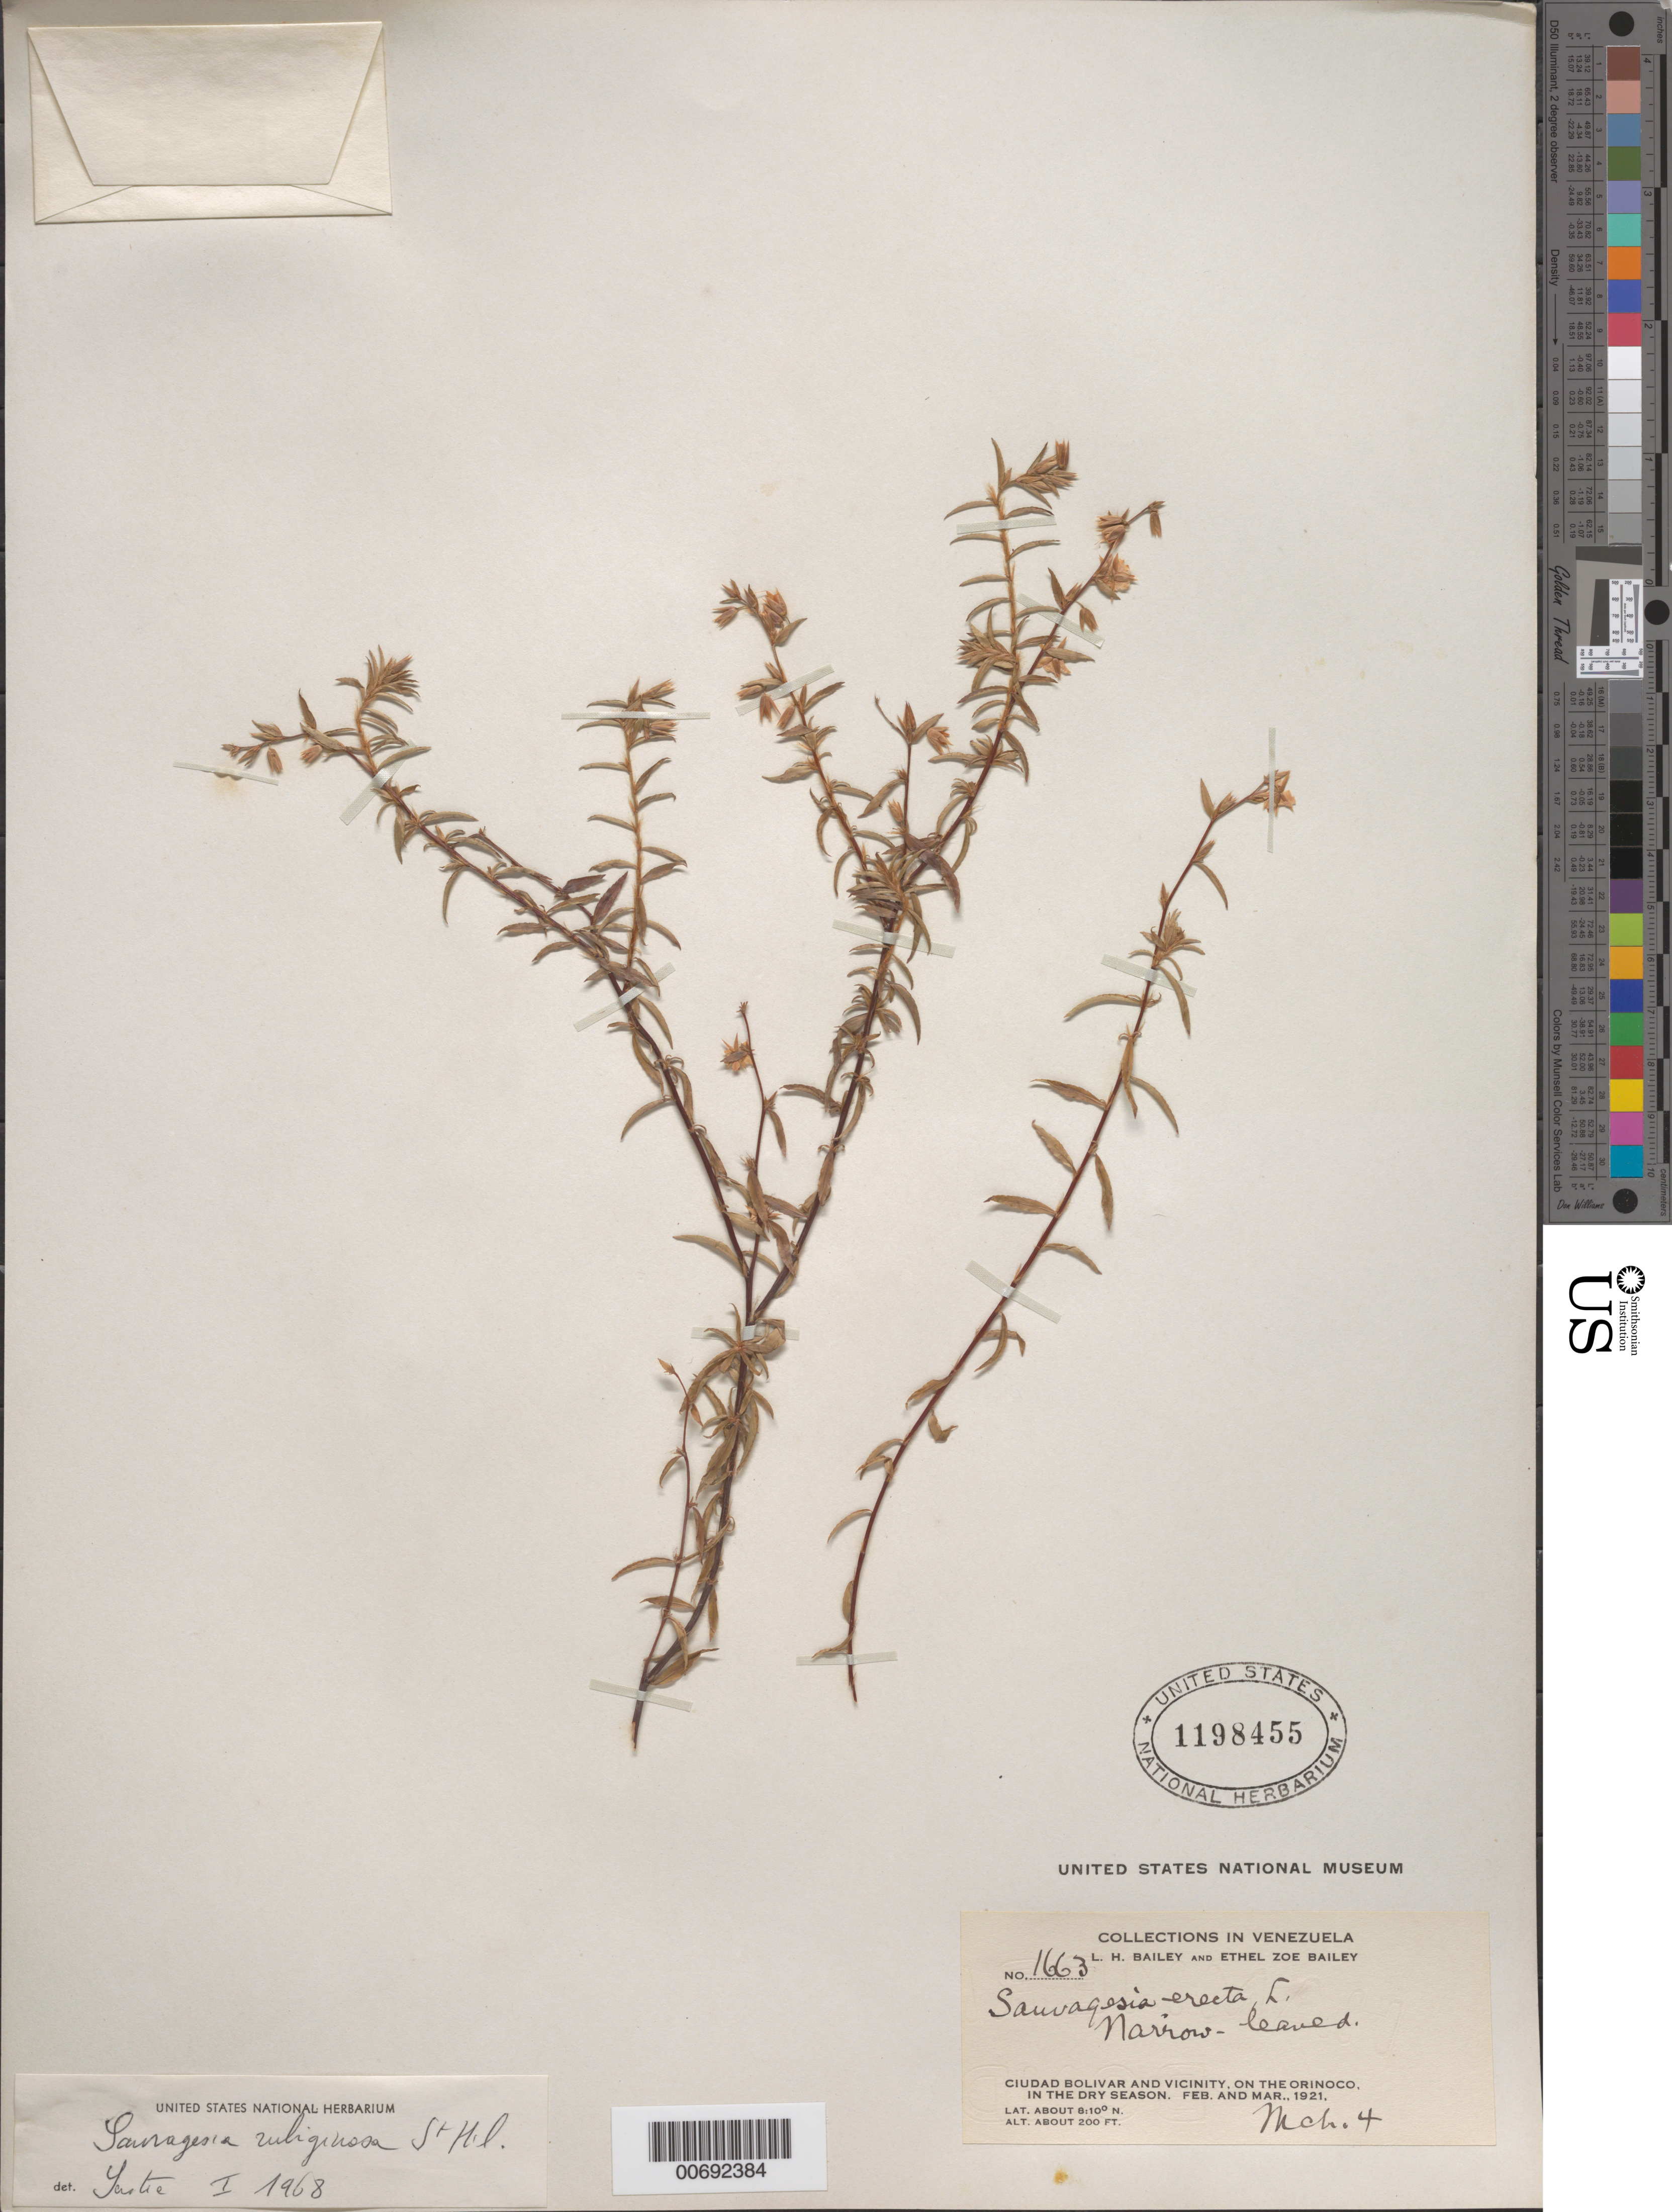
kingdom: Plantae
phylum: Tracheophyta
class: Magnoliopsida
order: Malpighiales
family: Ochnaceae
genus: Sauvagesia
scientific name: Sauvagesia rubiginosa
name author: A. St.-Hil.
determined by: Sastre, C. H. L.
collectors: L. H. Bailey & E. Z. Bailey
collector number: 1663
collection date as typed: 4 March 1921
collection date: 1921-03-04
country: Venezuela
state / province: Bolívar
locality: Ciudad Bolívar and vicinity, Orinoco R.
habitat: Dry season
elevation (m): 61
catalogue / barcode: US 1198455